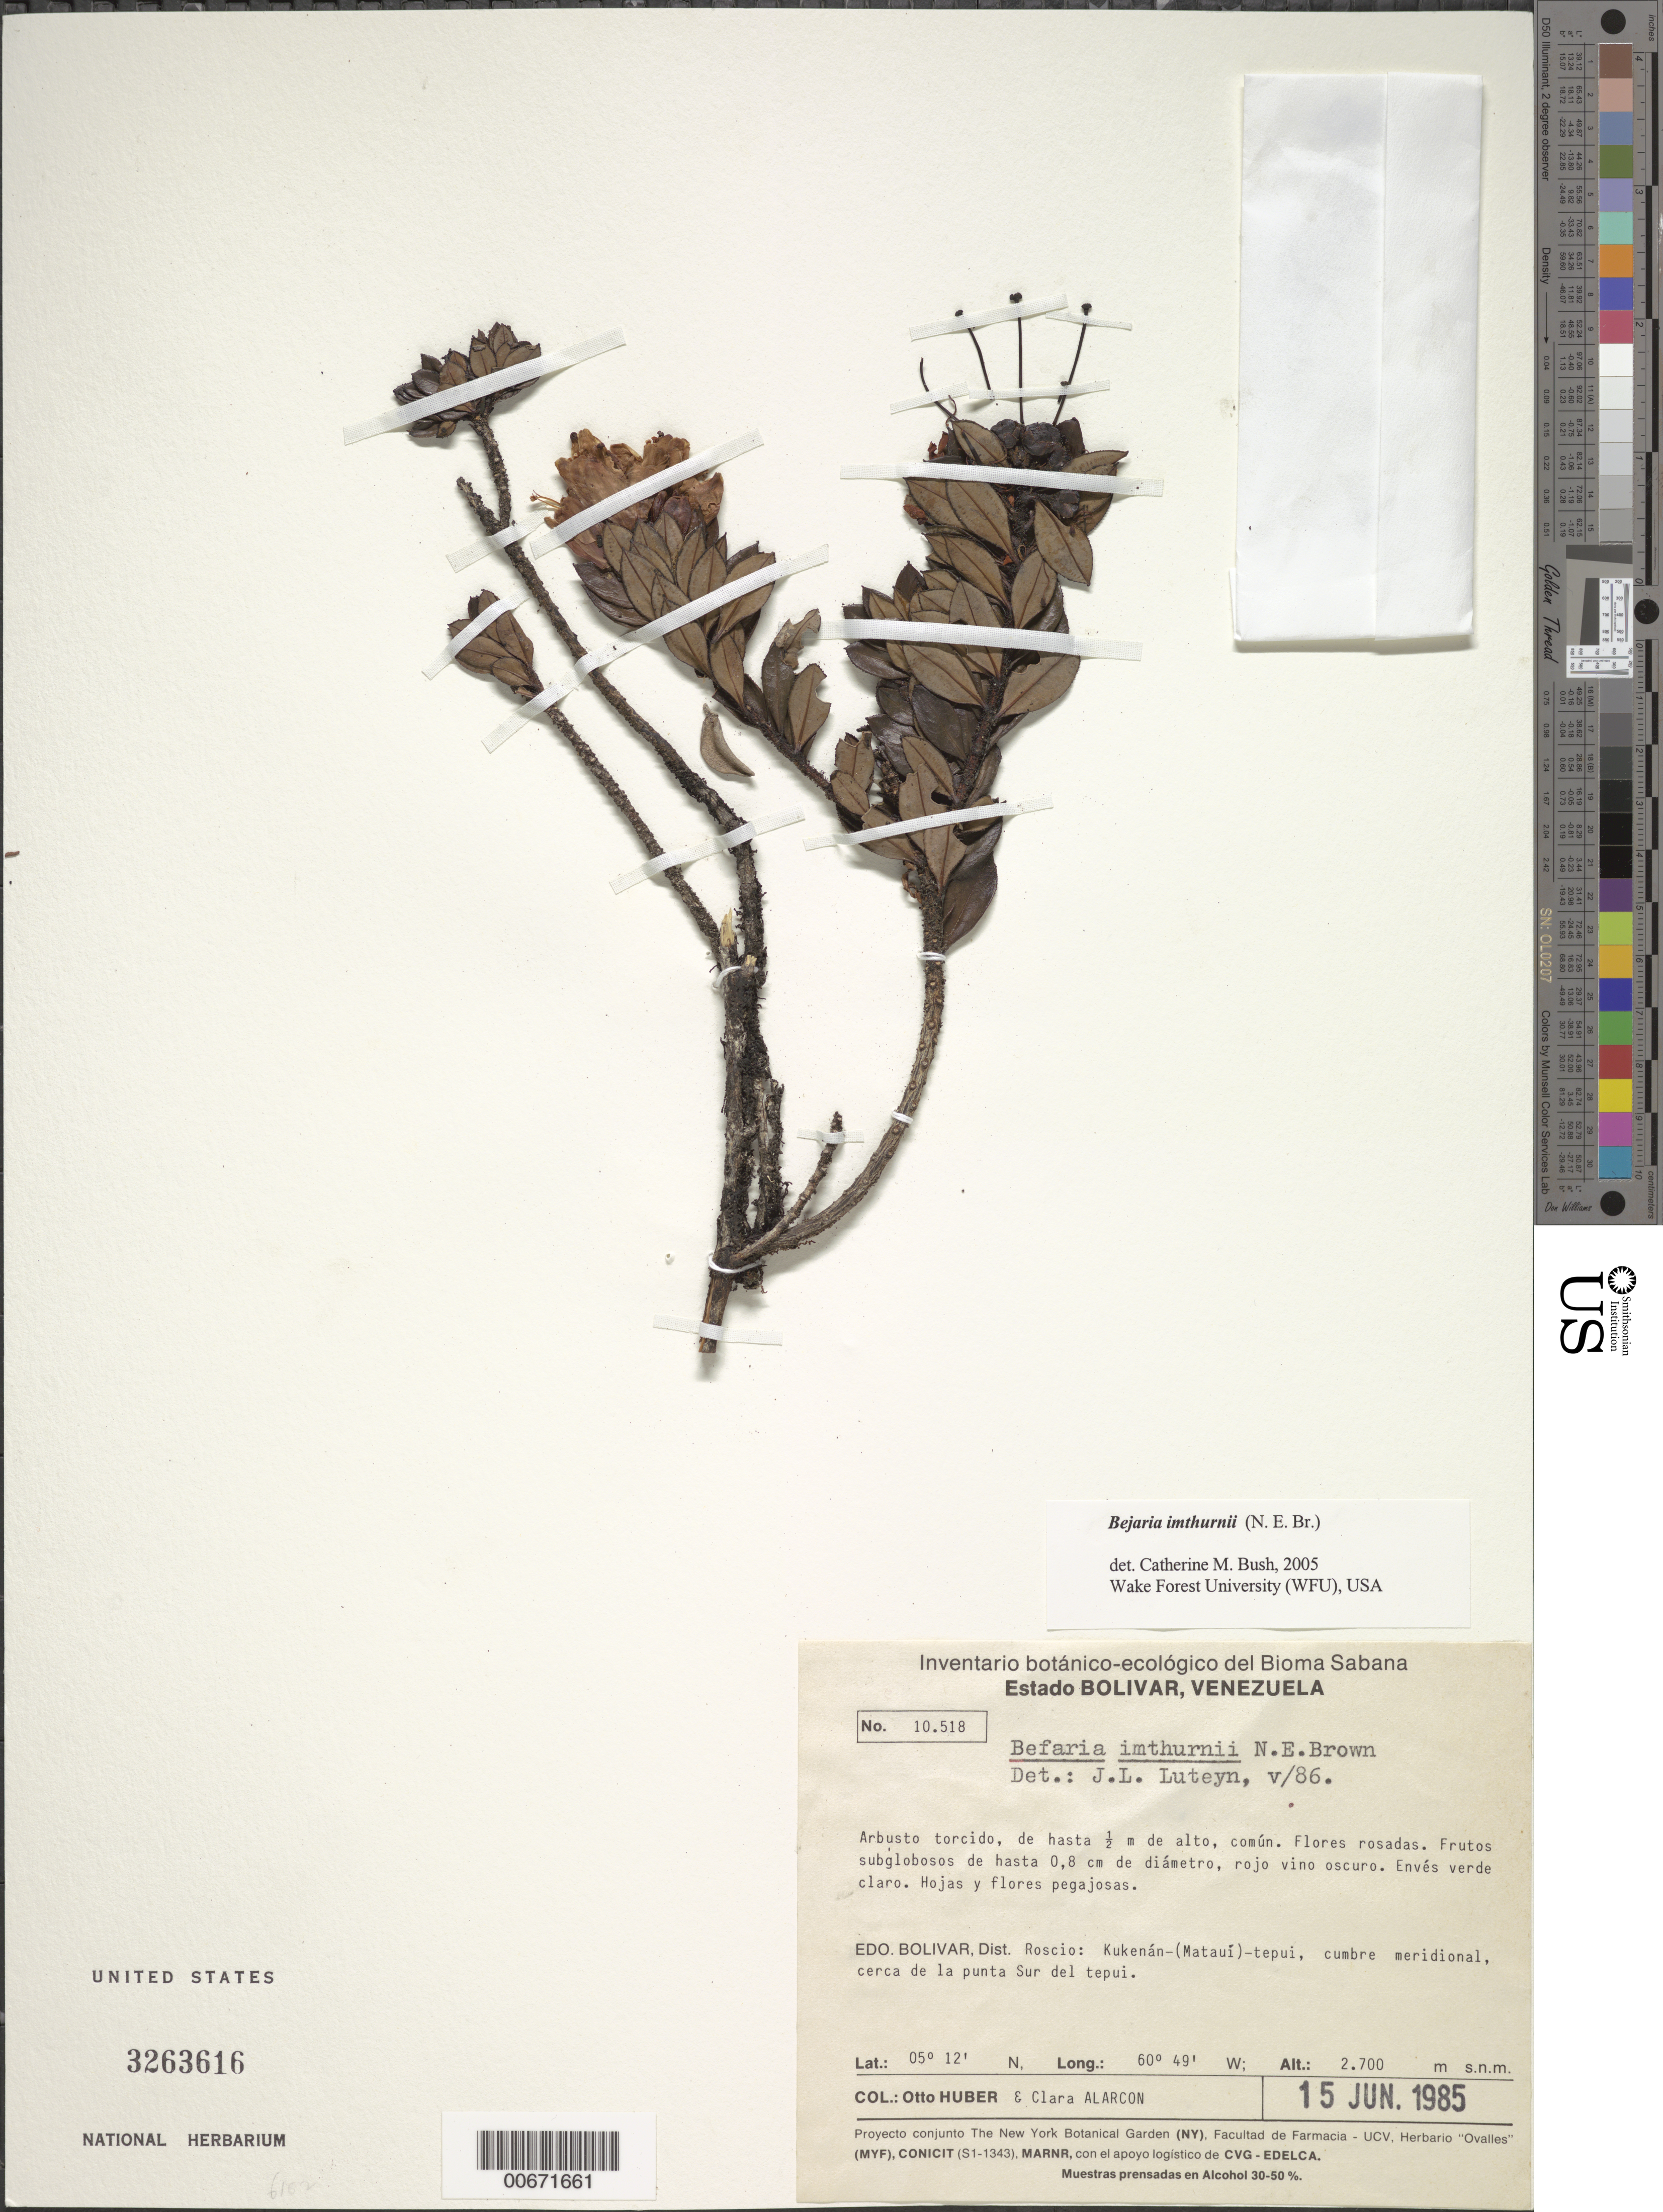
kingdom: Plantae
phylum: Tracheophyta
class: Magnoliopsida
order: Ericales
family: Ericaceae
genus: Bejaria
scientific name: Bejaria imthurnii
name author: N.E. Br.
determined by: Luteyn, J. L.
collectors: O. Huber & C. Alarcon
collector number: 10518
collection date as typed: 15-Jun-85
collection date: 1985-06-15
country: Venezuela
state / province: Bolívar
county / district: Roscio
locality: Kukenán-(Matauí)-tepuí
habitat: Cerca de la punta sur del tepui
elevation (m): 2700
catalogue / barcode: US 3263616